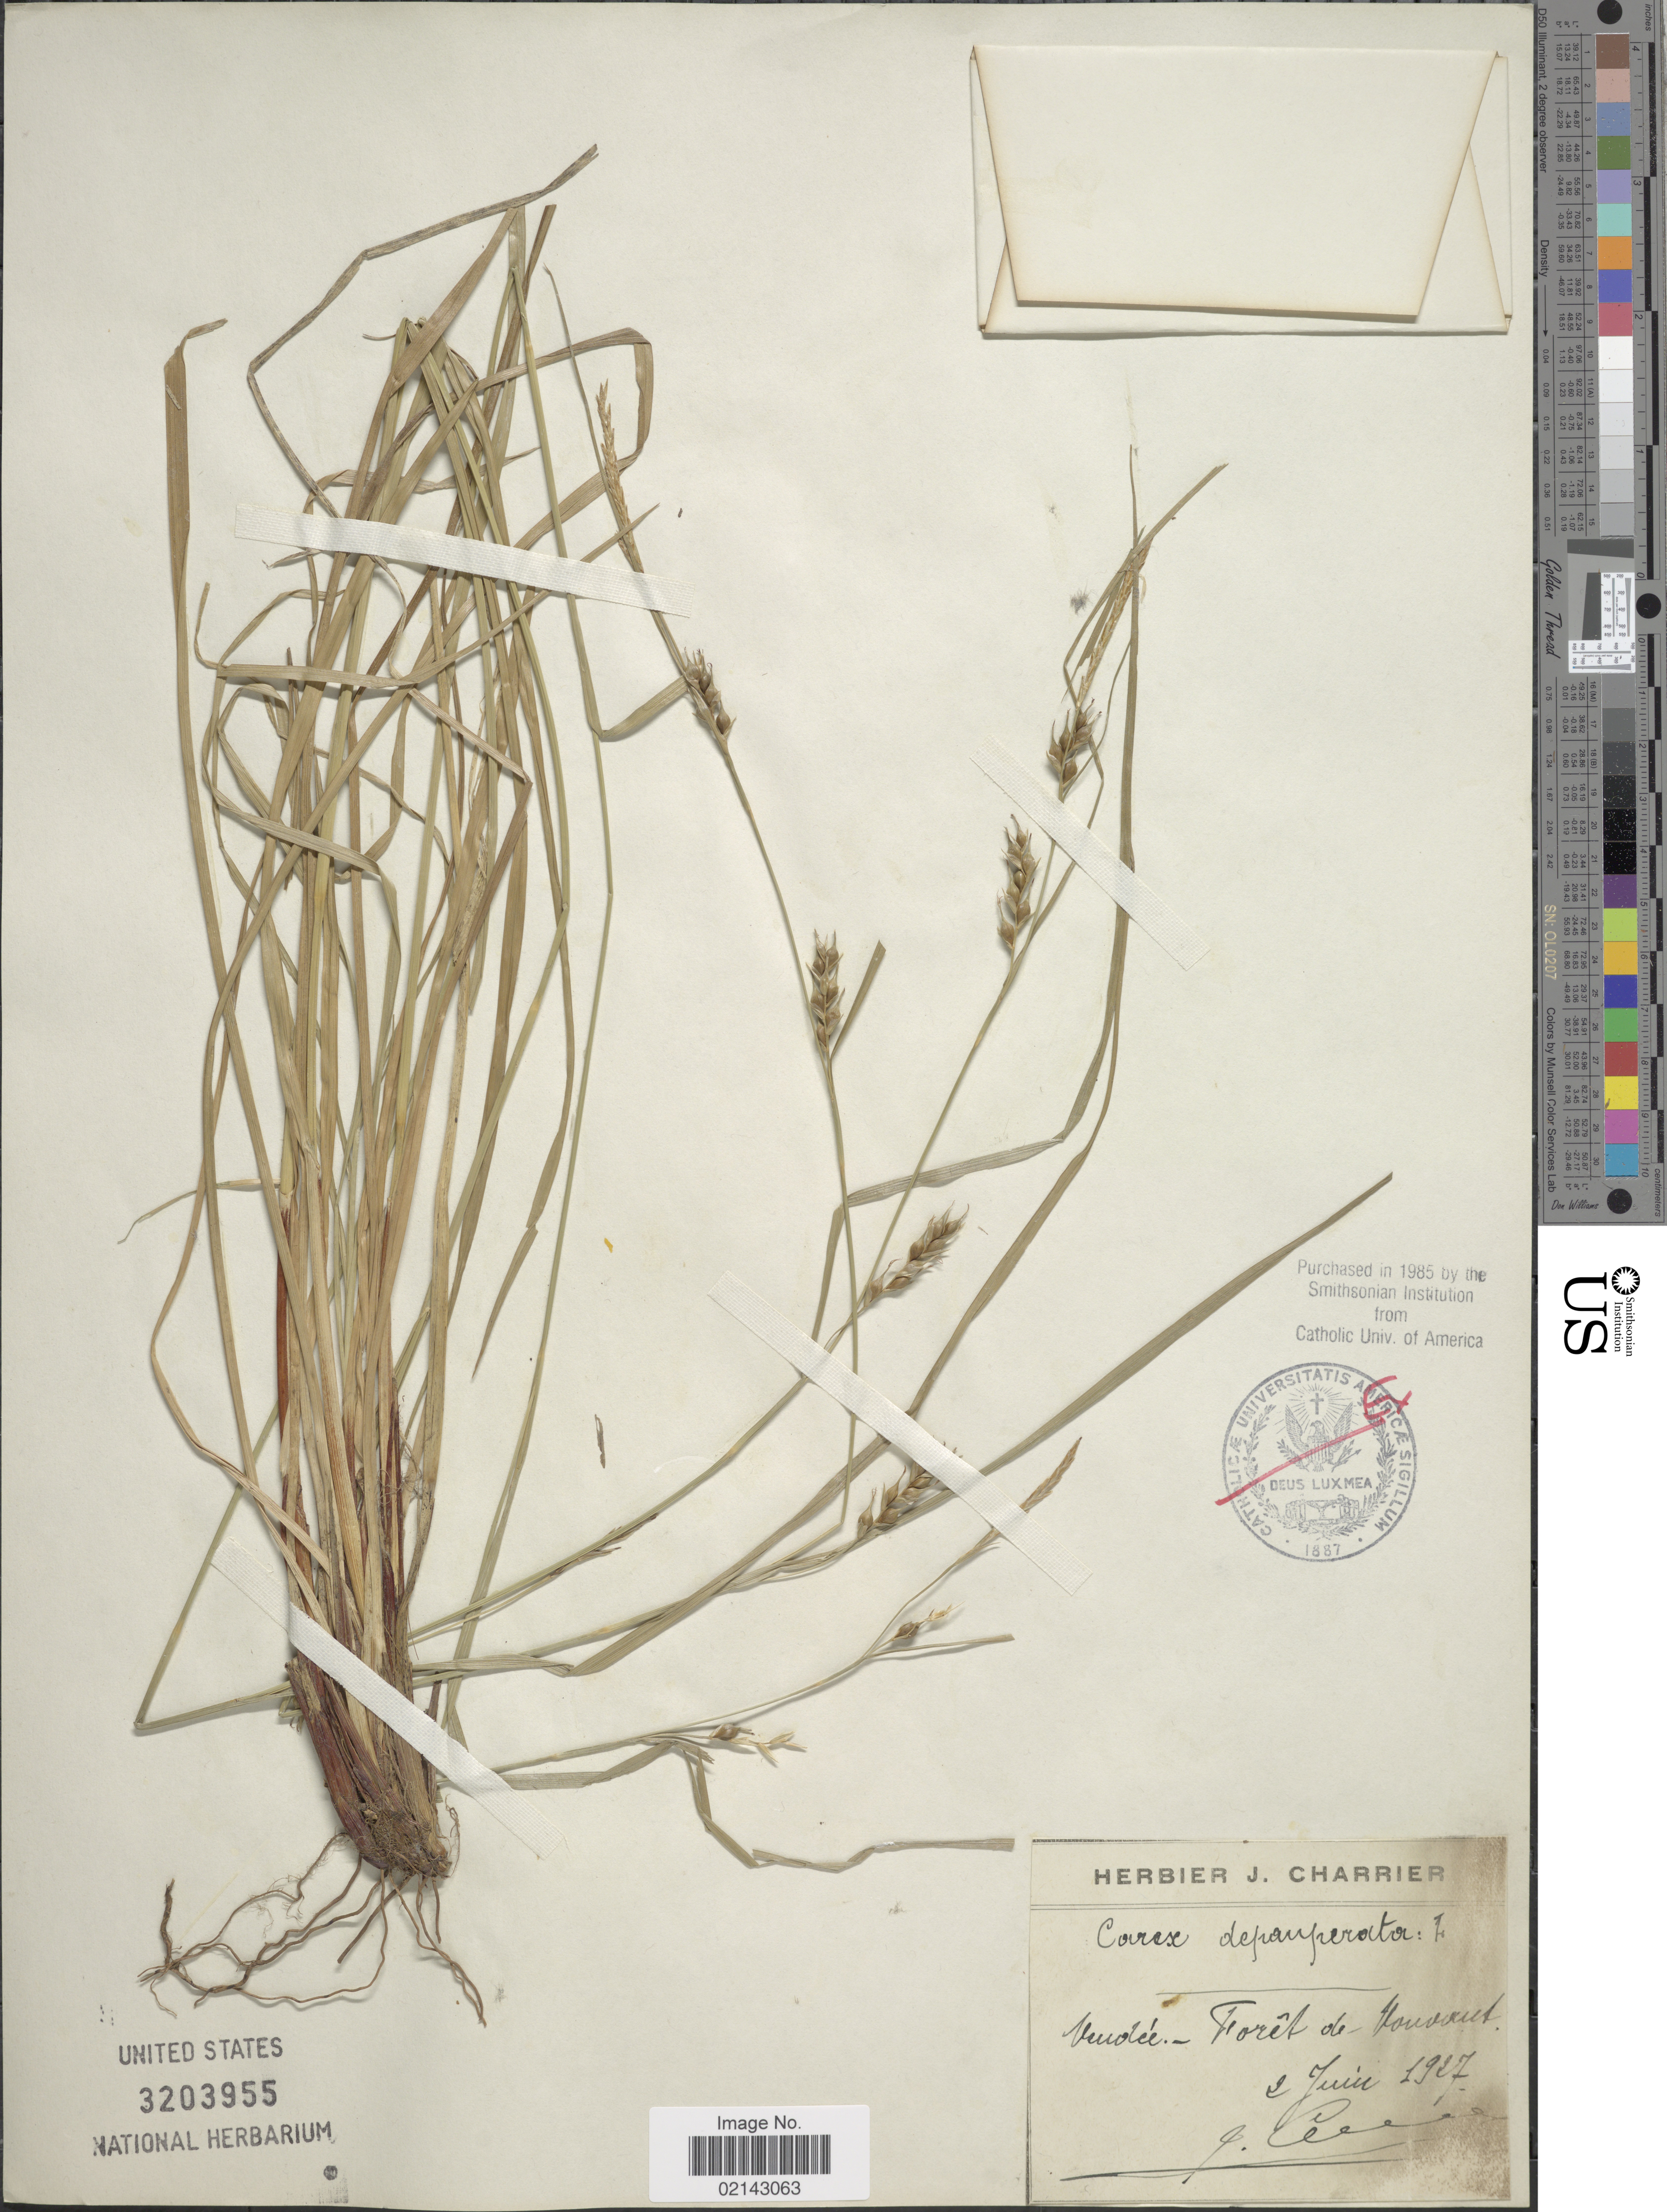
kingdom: Plantae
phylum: Tracheophyta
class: Liliopsida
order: Poales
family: Cyperaceae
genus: Carex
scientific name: Carex depauperata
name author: Curtis ex Woodw.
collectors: J. Charrier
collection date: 1927-06-02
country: France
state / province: Pays de la Loire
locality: Vendee - Foret de Vouvant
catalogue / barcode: US 3203955